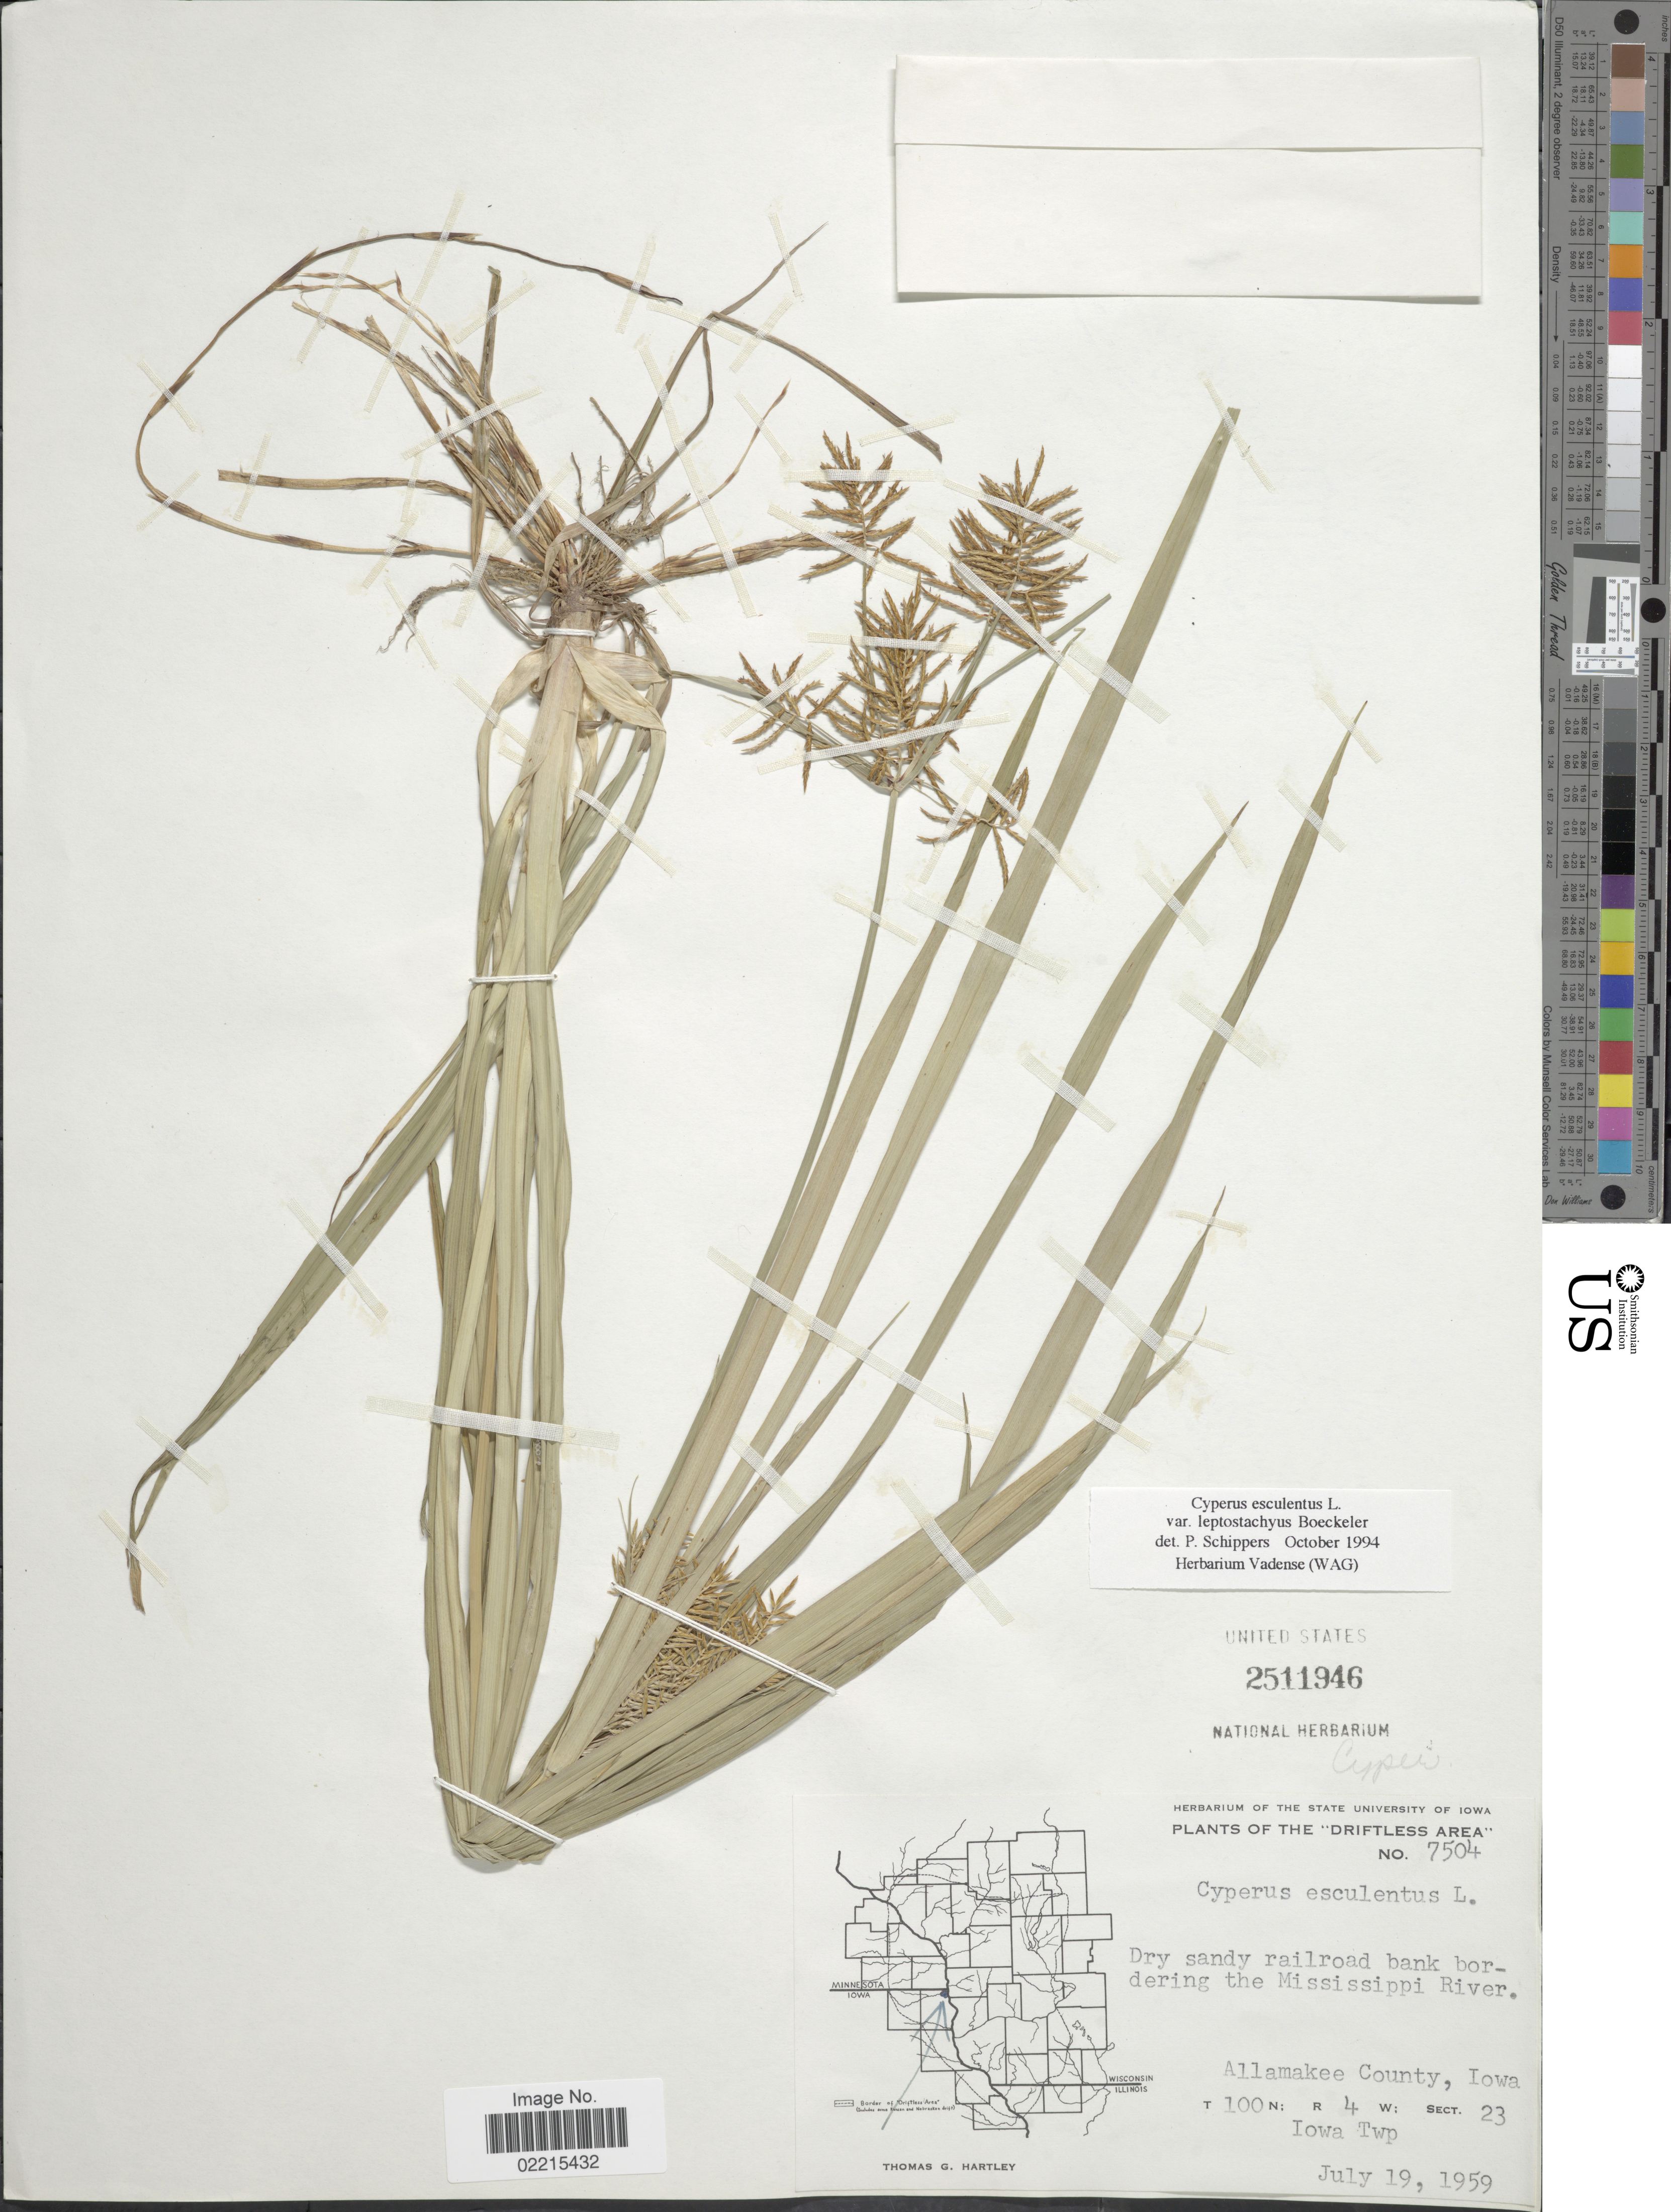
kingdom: Plantae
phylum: Tracheophyta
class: Liliopsida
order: Poales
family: Cyperaceae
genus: Cyperus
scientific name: Cyperus esculentus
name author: L.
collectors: T. G. Hartley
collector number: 7504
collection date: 1959-07-19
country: United States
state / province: Iowa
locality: The 'Driftless Area', Dry sandy railroad bank bordering the Mississippi River, Allamakee County, T 100 N; R 4 W; Sect 23 Iowa Twp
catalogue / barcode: US 2511946